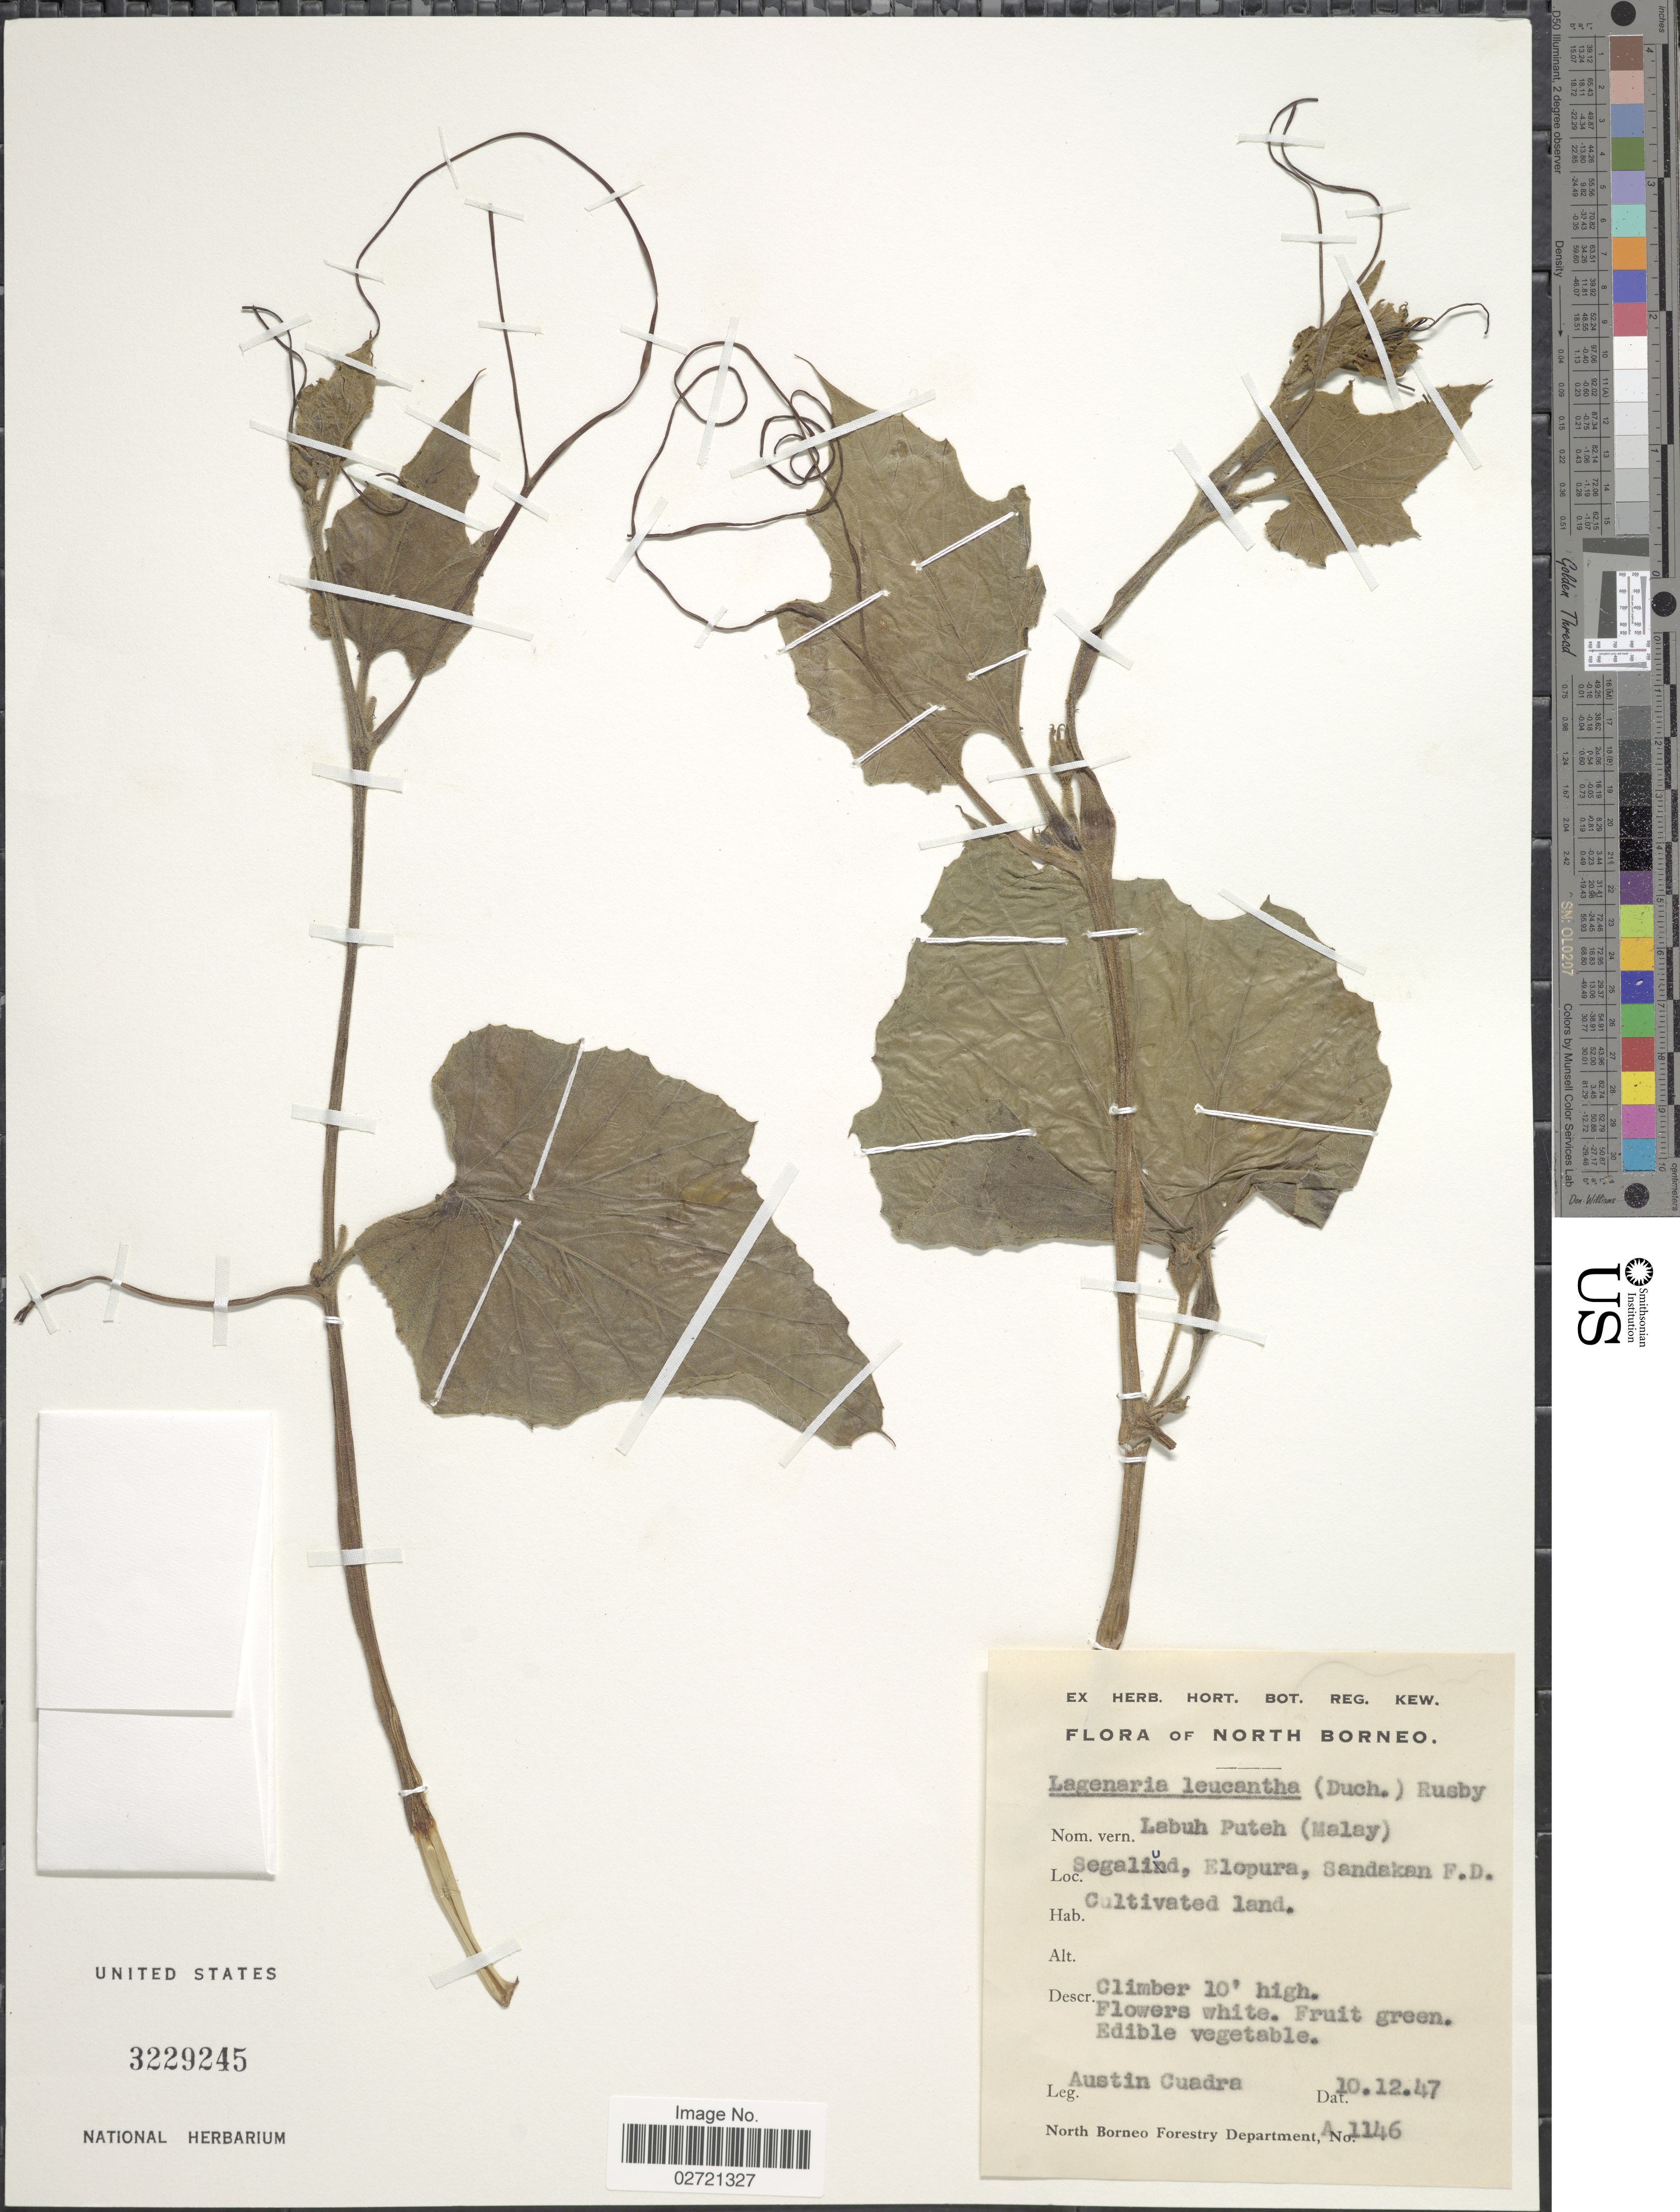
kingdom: Plantae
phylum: Tracheophyta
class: Magnoliopsida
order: Cucurbitales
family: Cucurbitaceae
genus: Lagenaria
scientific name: Lagenaria leucantha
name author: Rusby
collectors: A. Cuadra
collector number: A 1146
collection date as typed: Transcribed d/m/y: 10/12/47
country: Malaysia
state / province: Sabah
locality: North Borneo, Segaliud, Elopura, Sandakan, F.D.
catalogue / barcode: US 3229245